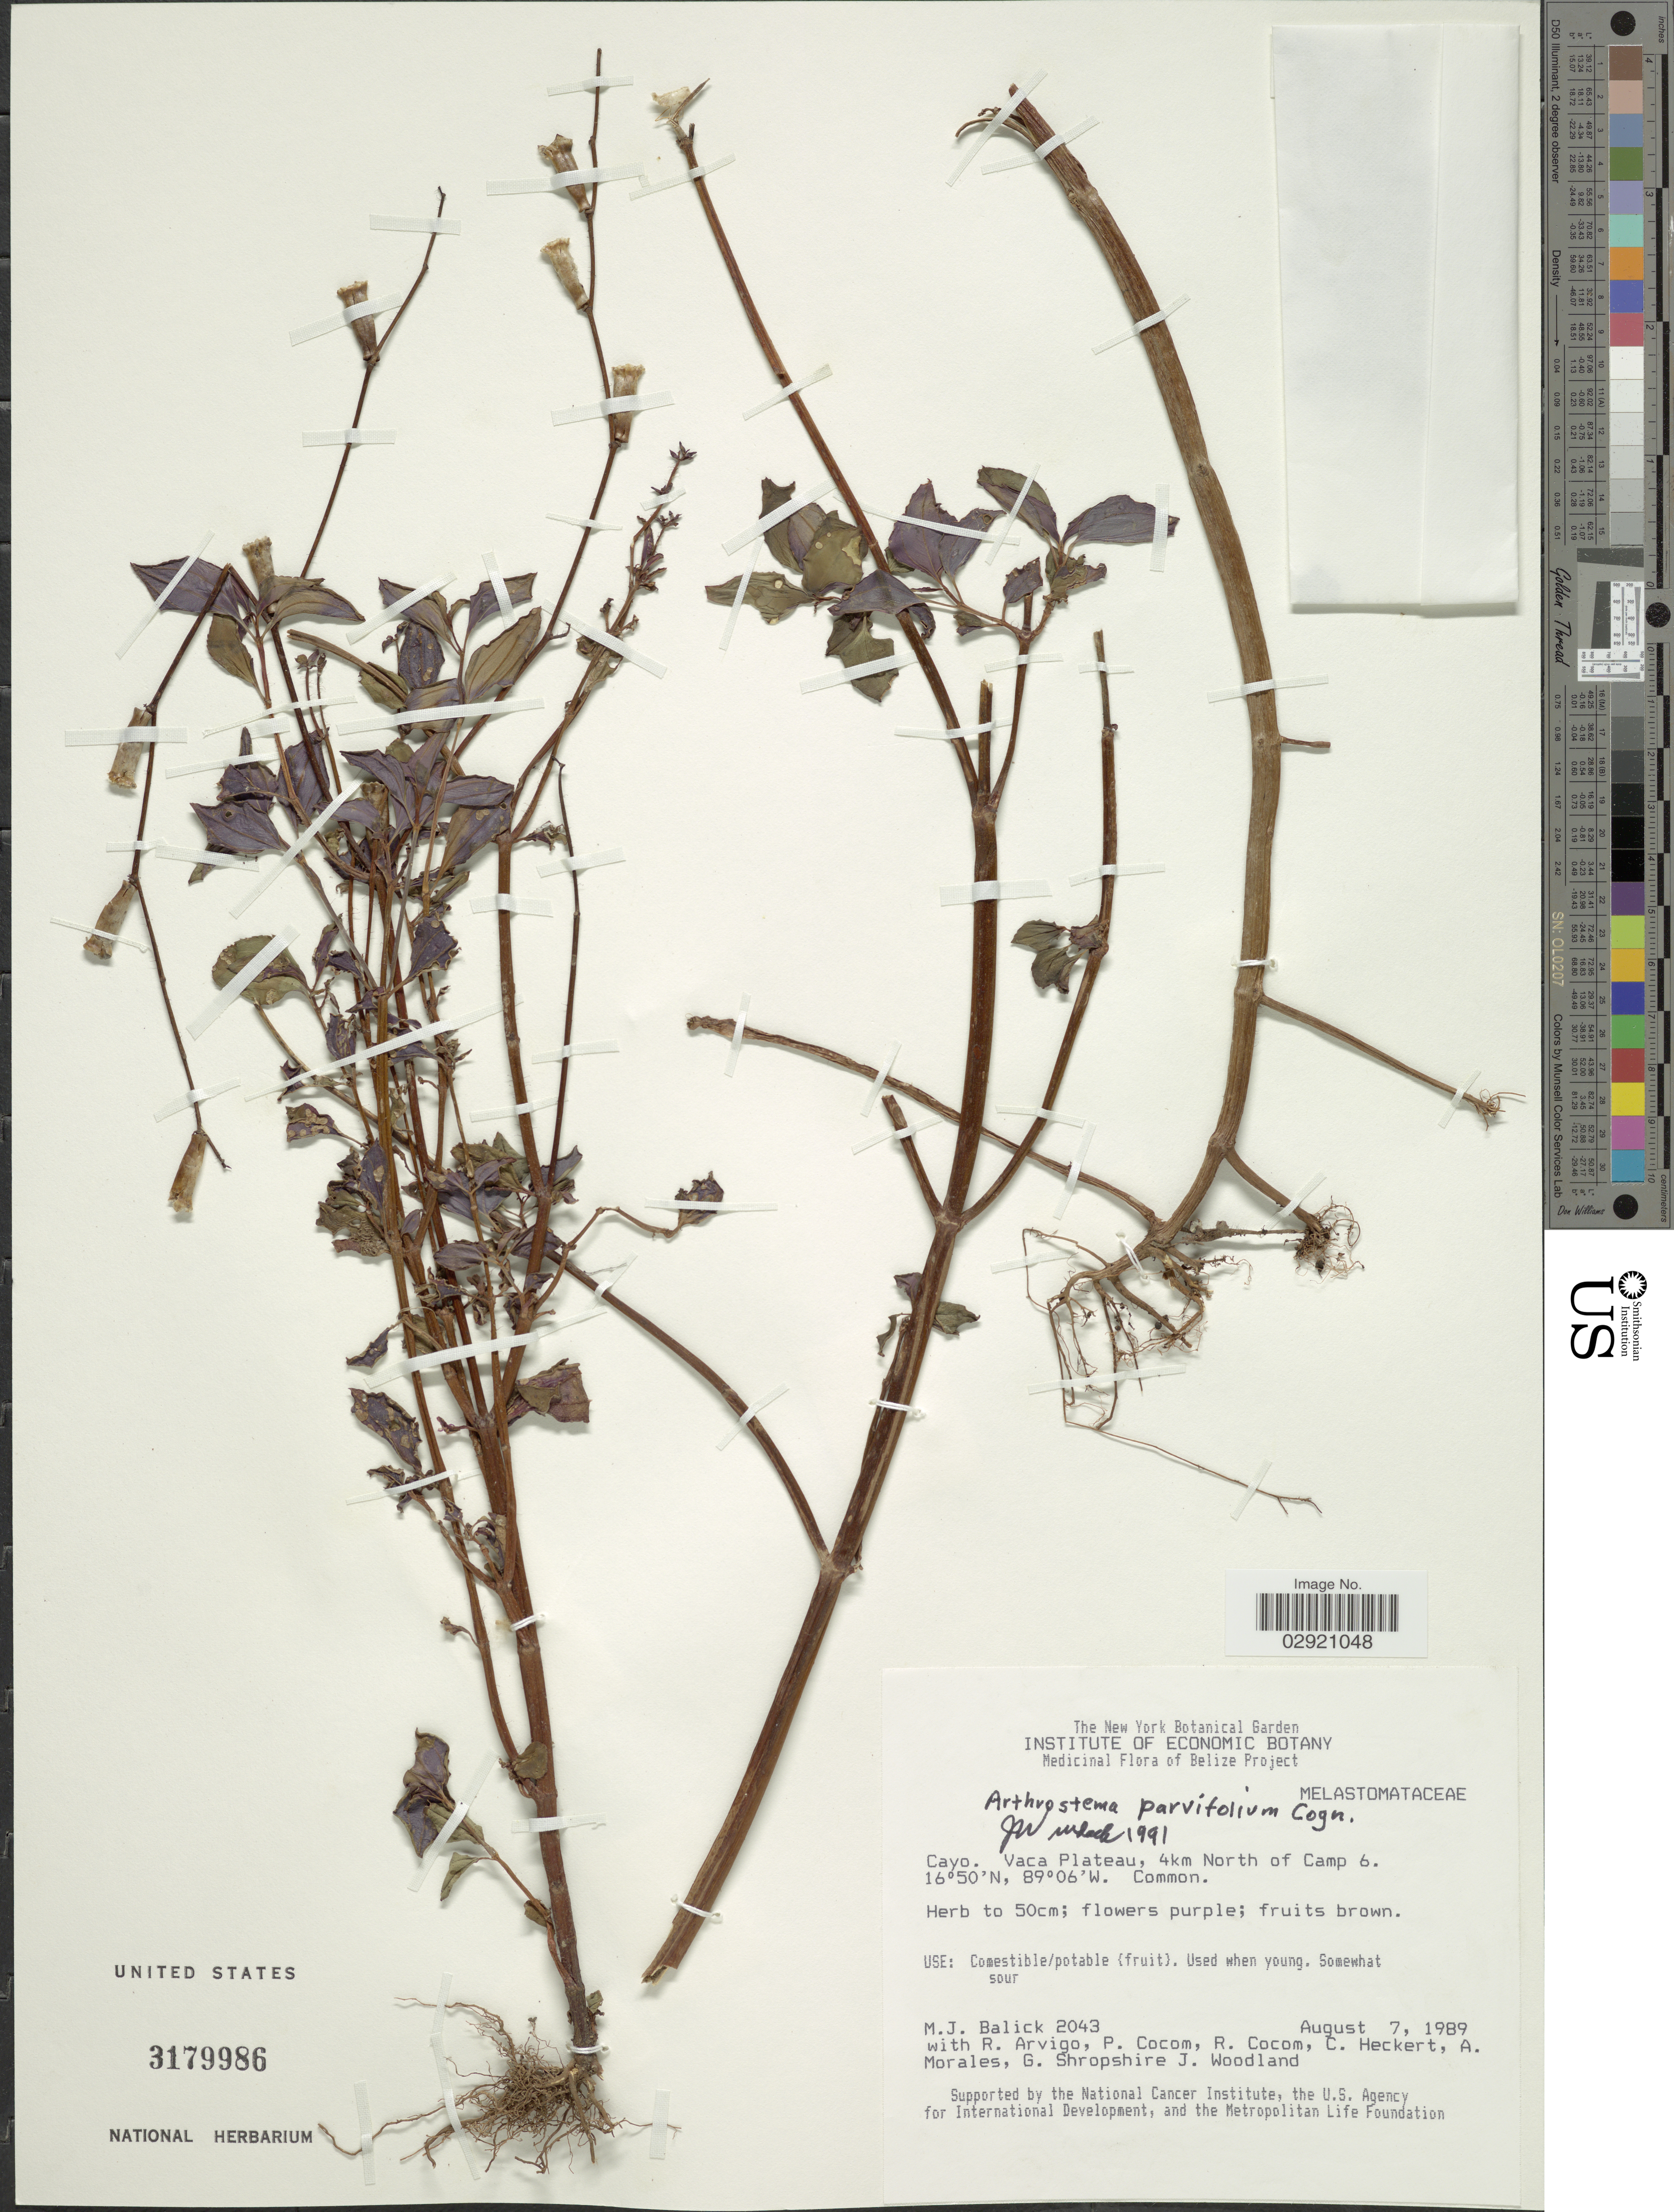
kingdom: Plantae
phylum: Tracheophyta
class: Magnoliopsida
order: Myrtales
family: Melastomataceae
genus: Arthrostemma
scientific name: Arthrostemma parvifolium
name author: Cogn.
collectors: M. J. Balick, R. Arvigo, P. Cocom, R. Cocom & et al.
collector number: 2043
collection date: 1989-08-07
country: Belize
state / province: Cayo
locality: Vaca Plateau, 4 km North of Camp 6.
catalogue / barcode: US 3179986